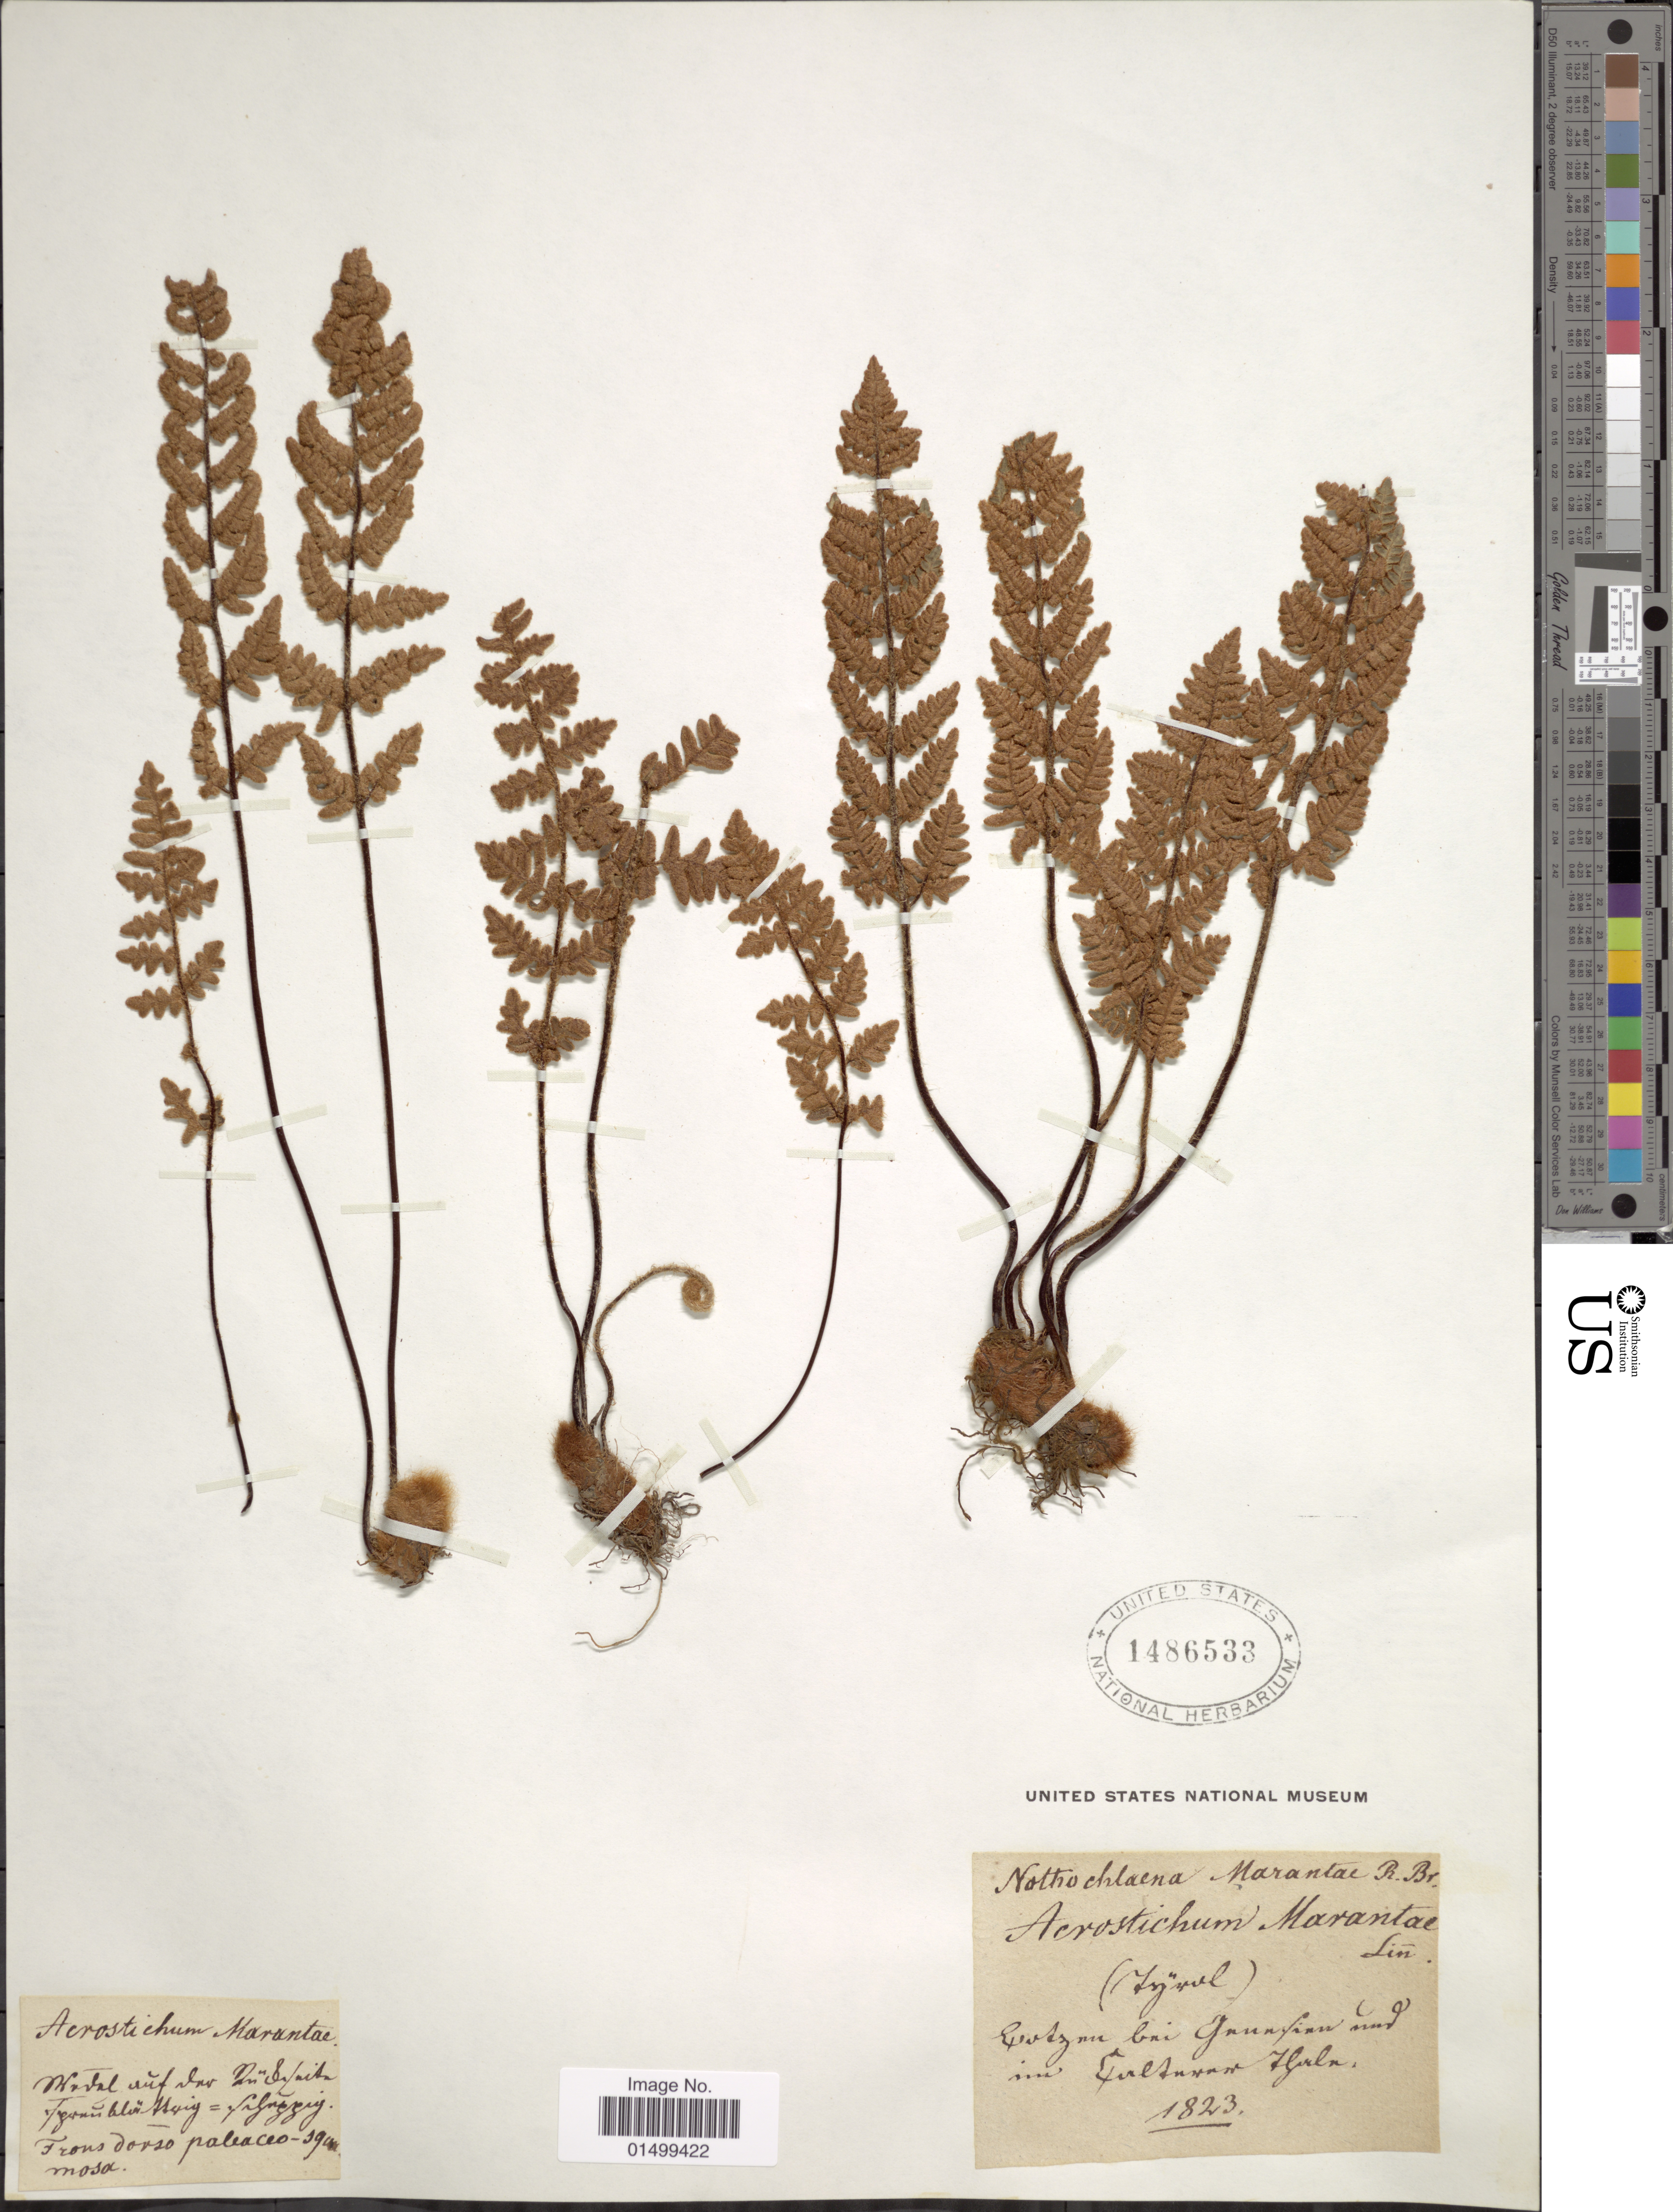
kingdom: Plantae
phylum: Tracheophyta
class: Polypodiopsida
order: Polypodiales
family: Pteridaceae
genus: Cheilanthes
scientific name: Cheilanthes marantae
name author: Domin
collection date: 1823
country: Austria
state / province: Tirol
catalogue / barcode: US 1486533